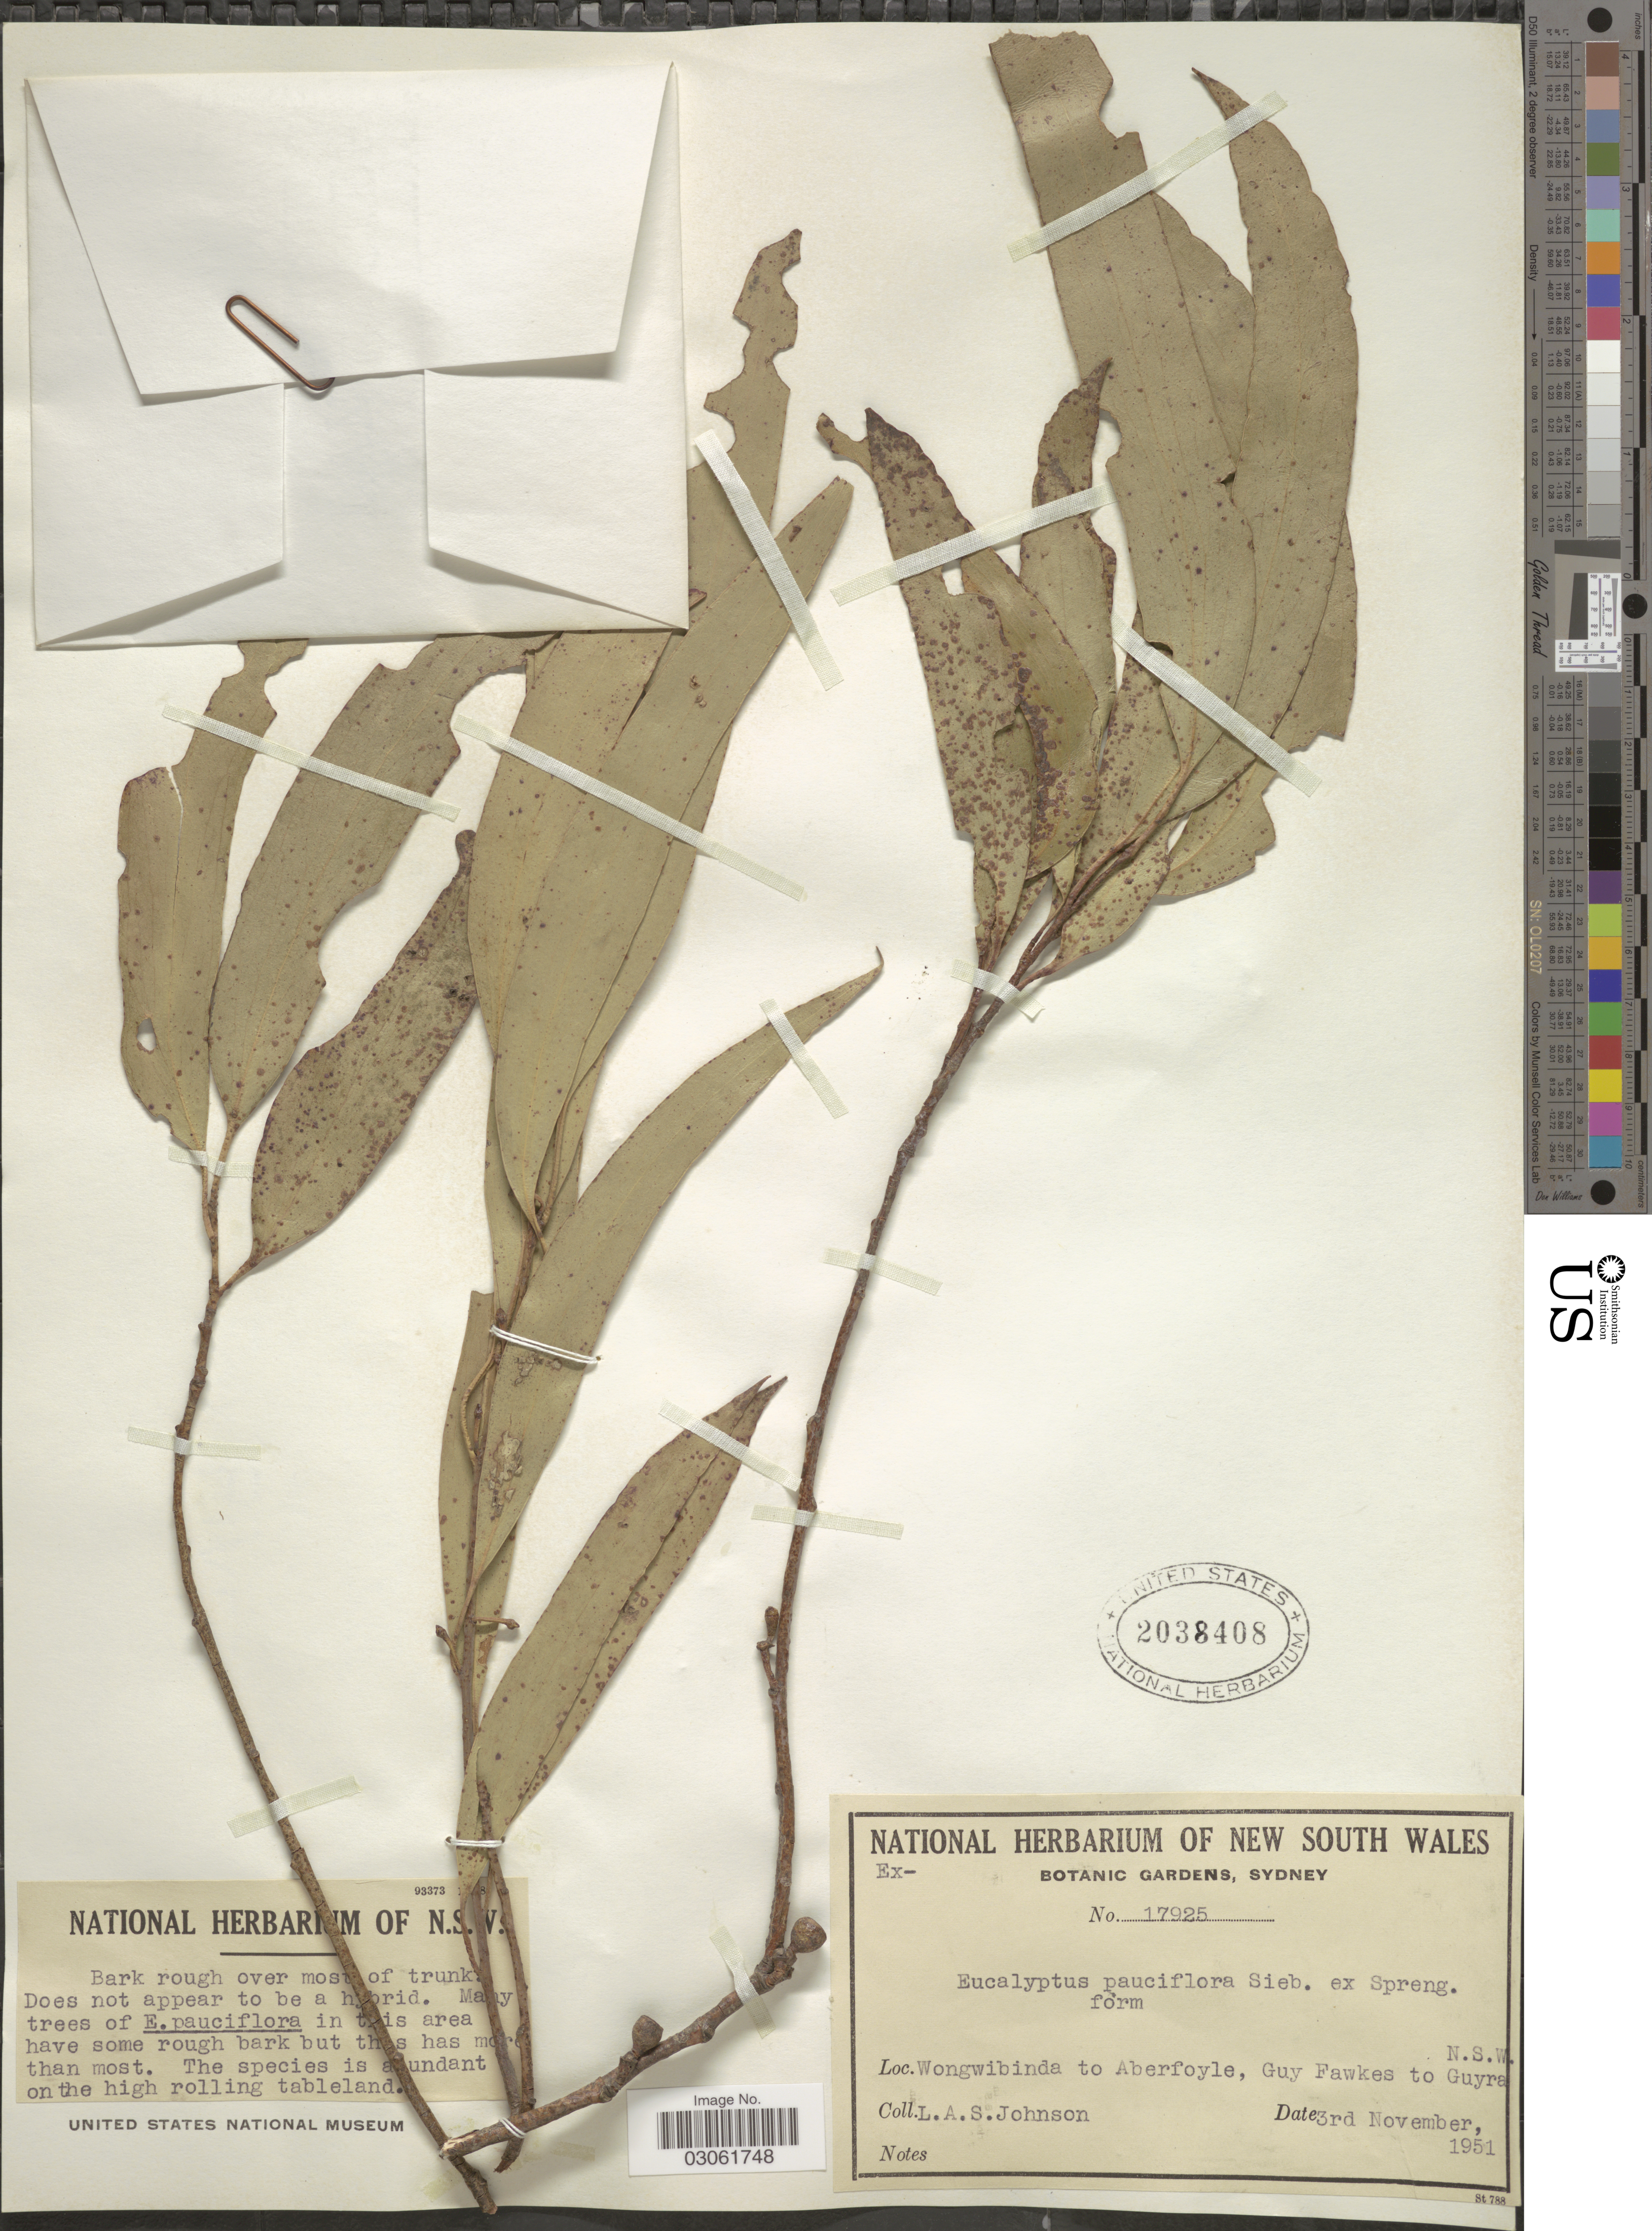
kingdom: Plantae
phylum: Tracheophyta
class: Magnoliopsida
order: Myrtales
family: Myrtaceae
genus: Eucalyptus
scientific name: Eucalyptus pauciflora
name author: Sieber ex Spreng.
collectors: L. A. S. Johnson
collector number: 17925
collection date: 1951-11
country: Australia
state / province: New South Wales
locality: Wongwibinda to Aberfoyle, Guy Fawkes to Guyra.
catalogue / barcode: US 2038408